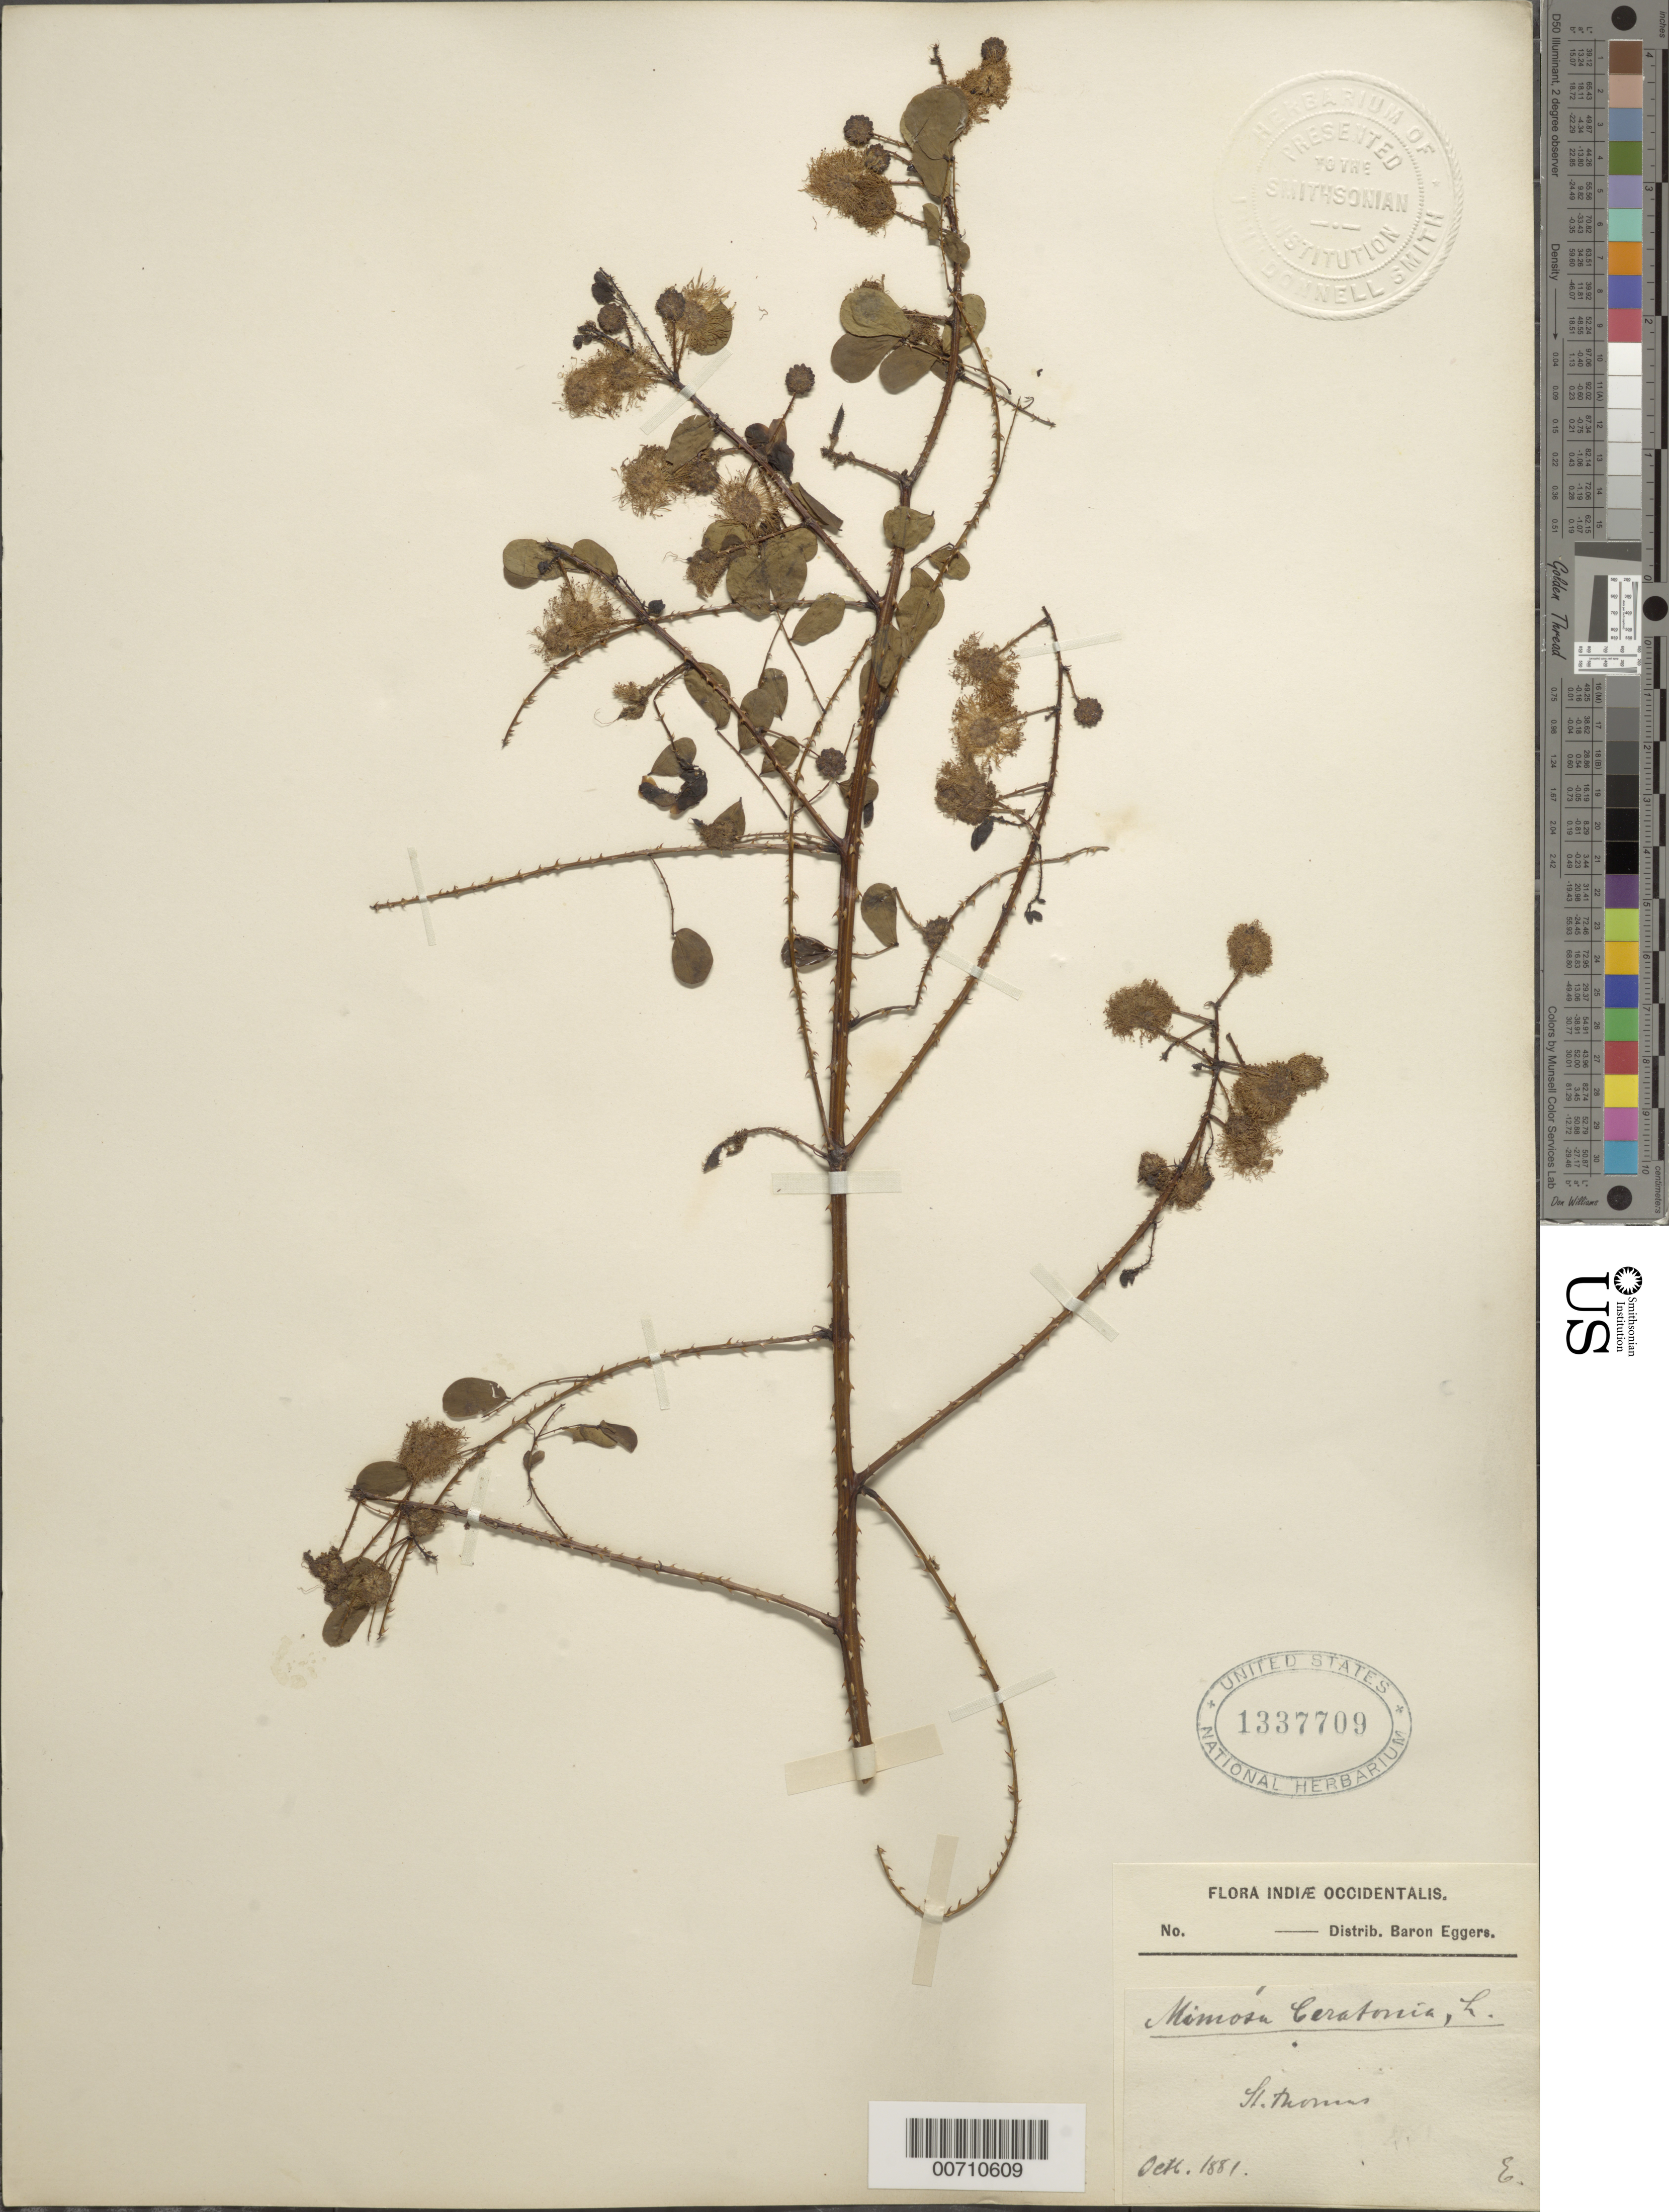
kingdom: Plantae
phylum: Tracheophyta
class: Magnoliopsida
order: Fabales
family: Fabaceae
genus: Mimosa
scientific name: Mimosa ceratonia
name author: L.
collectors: H. F. A. von Eggers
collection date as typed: Oct 1881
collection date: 1881-10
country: U.S. Virgin Islands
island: St. Thomas Island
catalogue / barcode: US 1337709